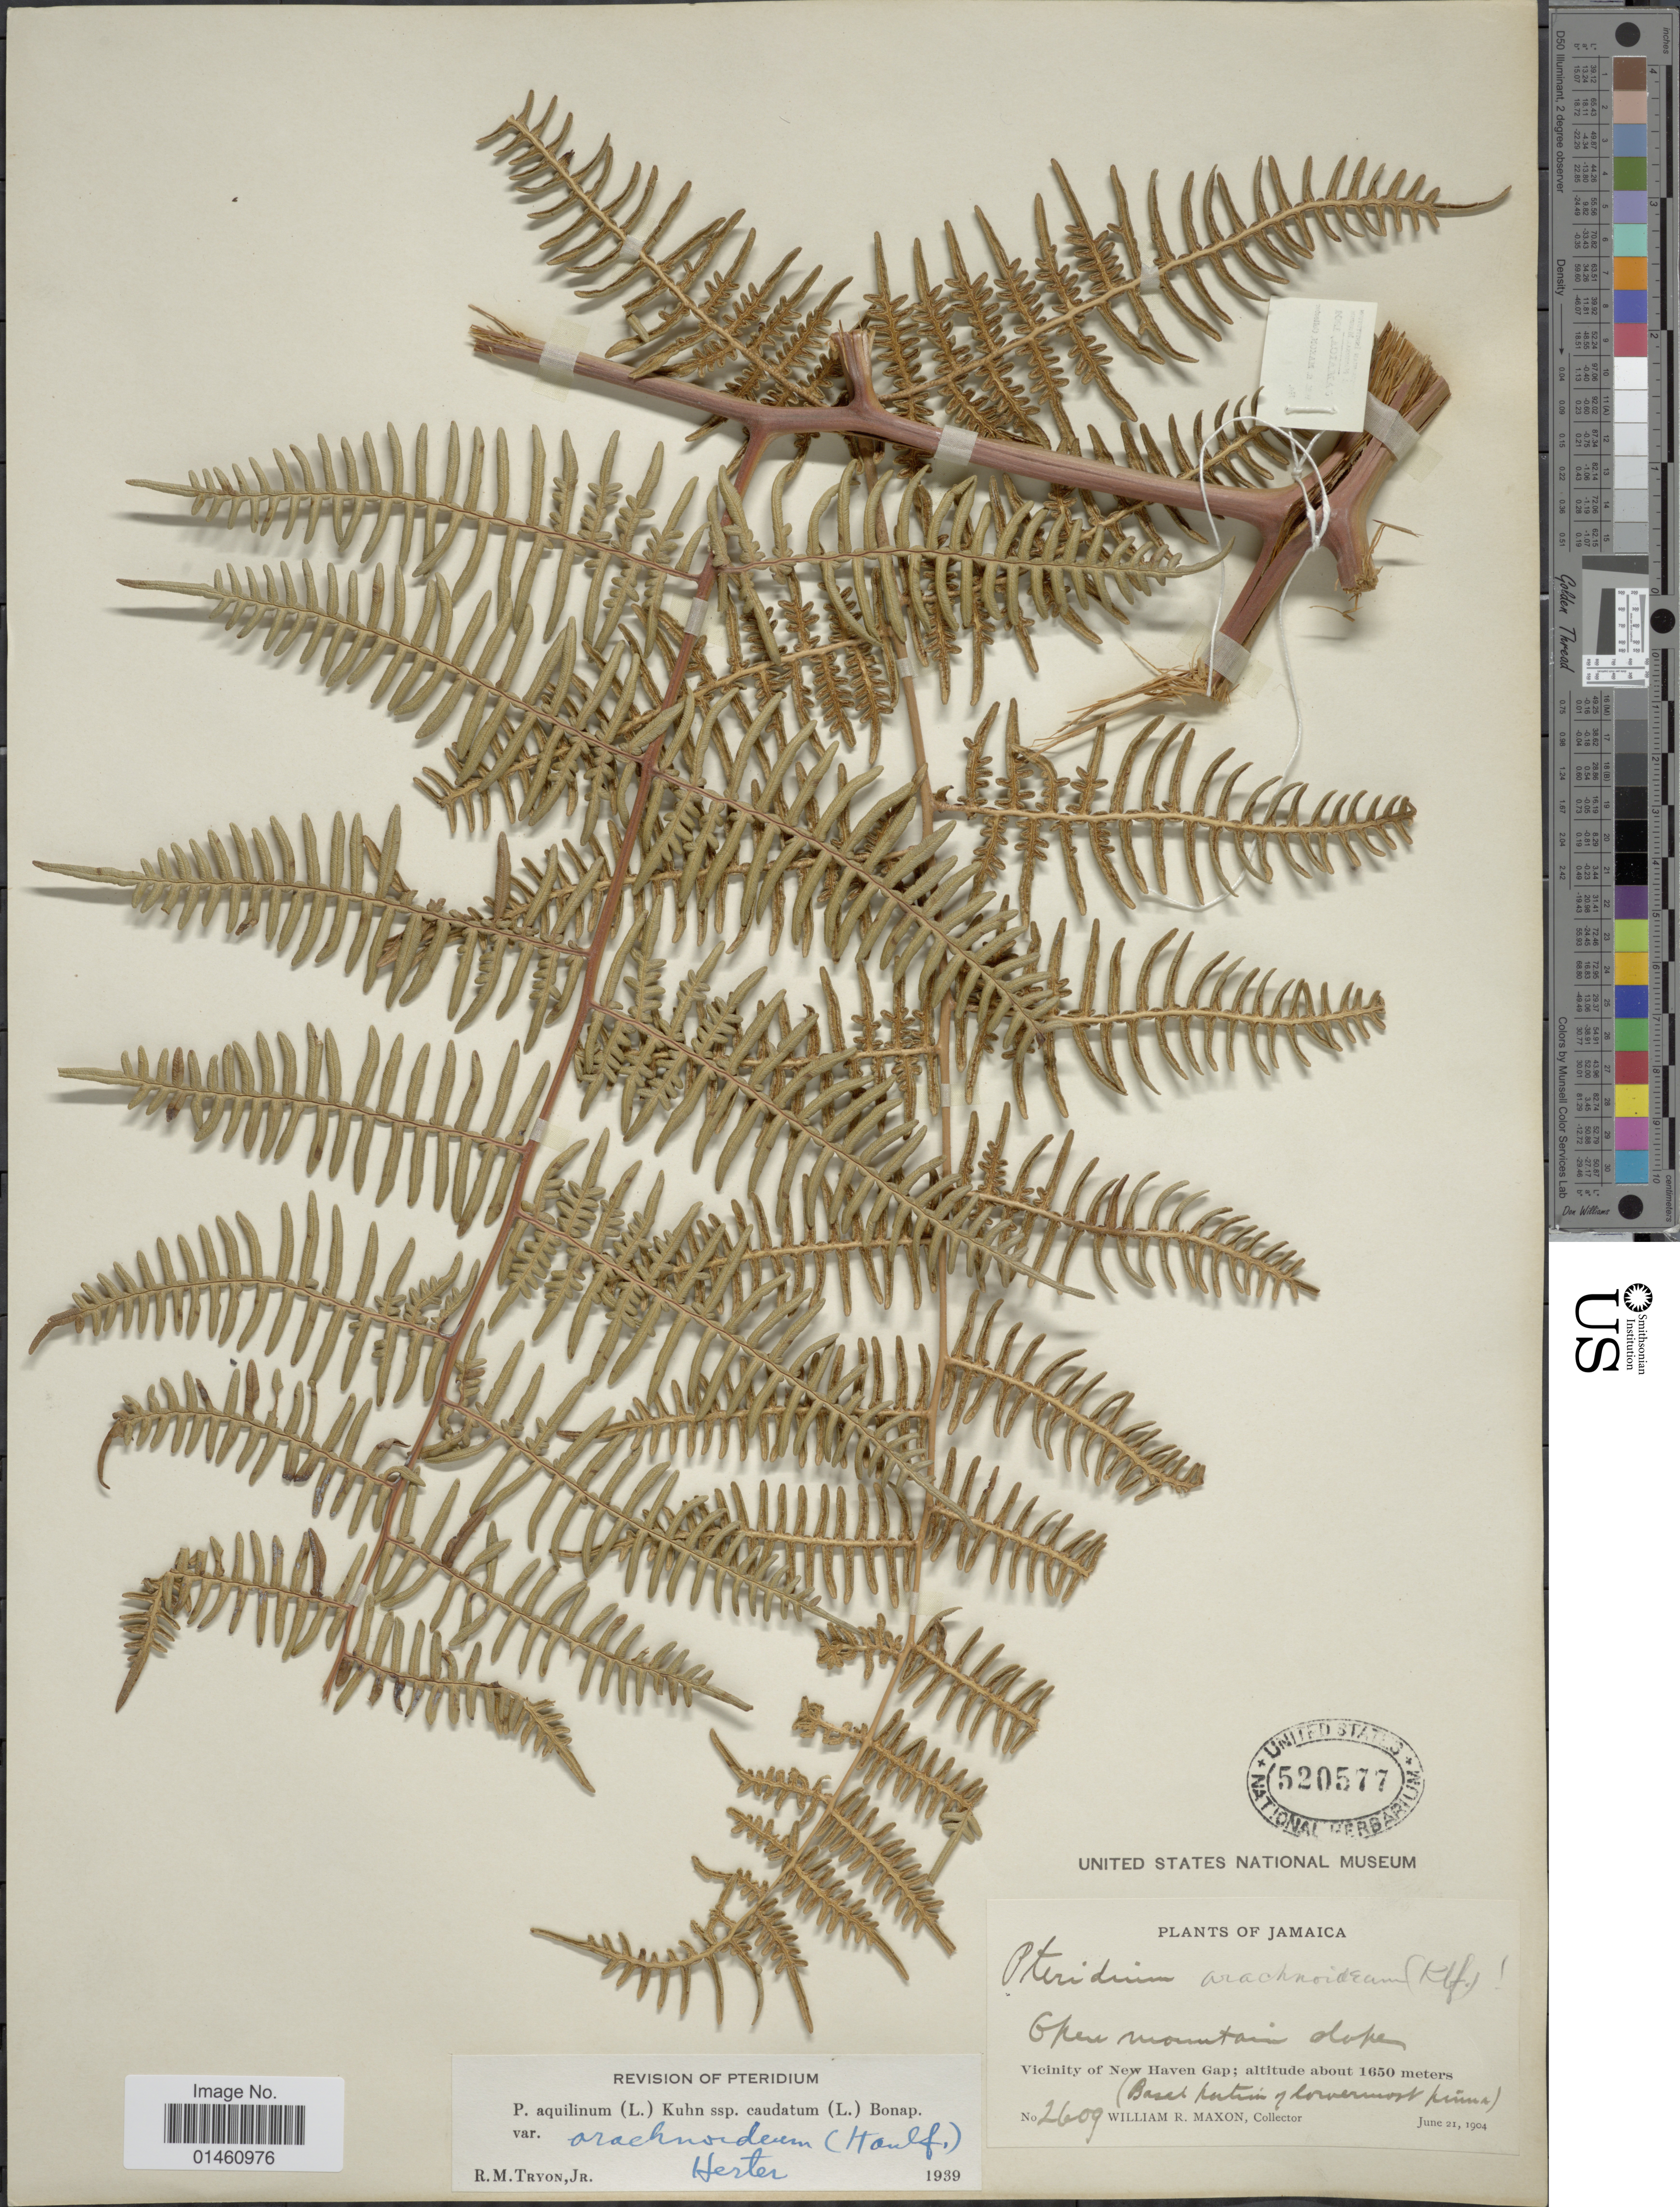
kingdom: Plantae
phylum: Tracheophyta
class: Polypodiopsida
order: Polypodiales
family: Dennstaedtiaceae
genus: Pteridium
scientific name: Pteridium aquilinum var. arachnoideum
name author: (Kaulf.) Herter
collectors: W. R. Maxon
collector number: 2609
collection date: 1904-06-21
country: Jamaica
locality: Vicinity of New Haven Gap. (Basal portion of lowermost pinnae).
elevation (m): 1650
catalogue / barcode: US 520577